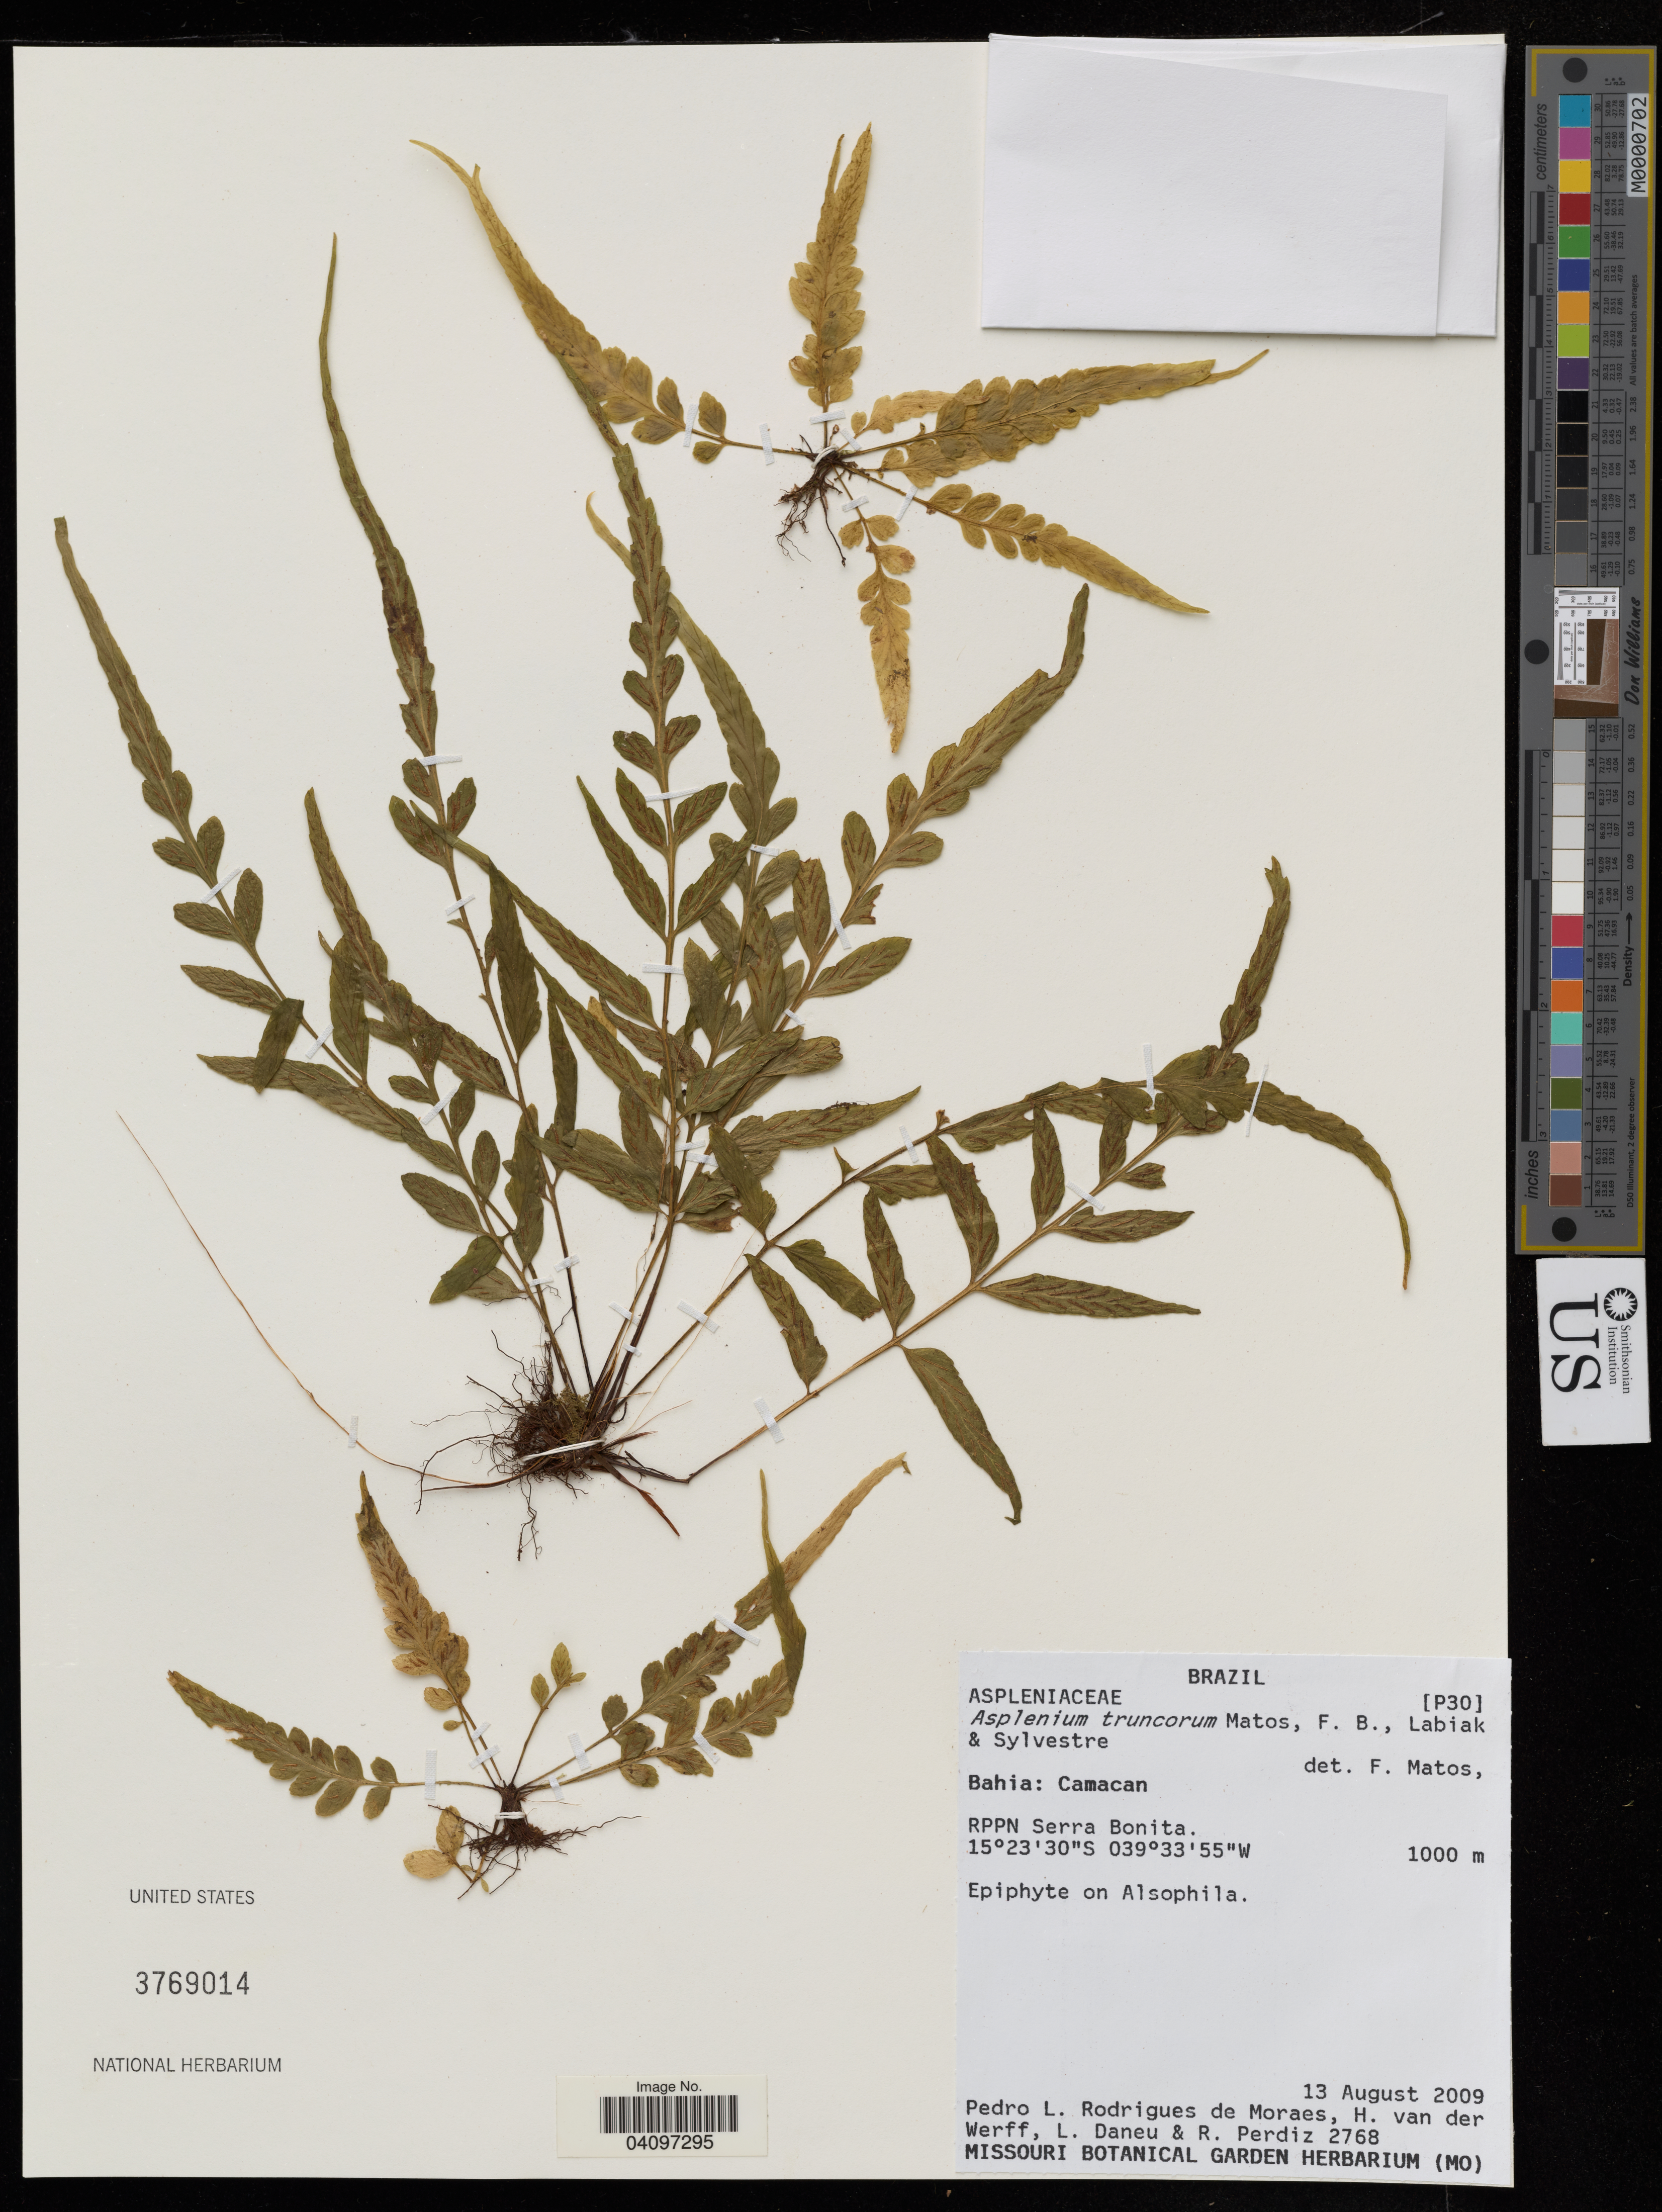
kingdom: Plantae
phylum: Tracheophyta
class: Polypodiopsida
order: Polypodiales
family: Aspleniaceae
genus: Asplenium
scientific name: Asplenium truncorum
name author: F.B. Matos et al.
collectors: P. Rodrigues de Moraes, H. van der Werff, L. Daneu & R. Perdiz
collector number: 2768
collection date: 2009-08-13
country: Brazil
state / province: Bahia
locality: Camacan, RPPN Serra Bonita.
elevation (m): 1000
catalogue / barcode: US 3769014